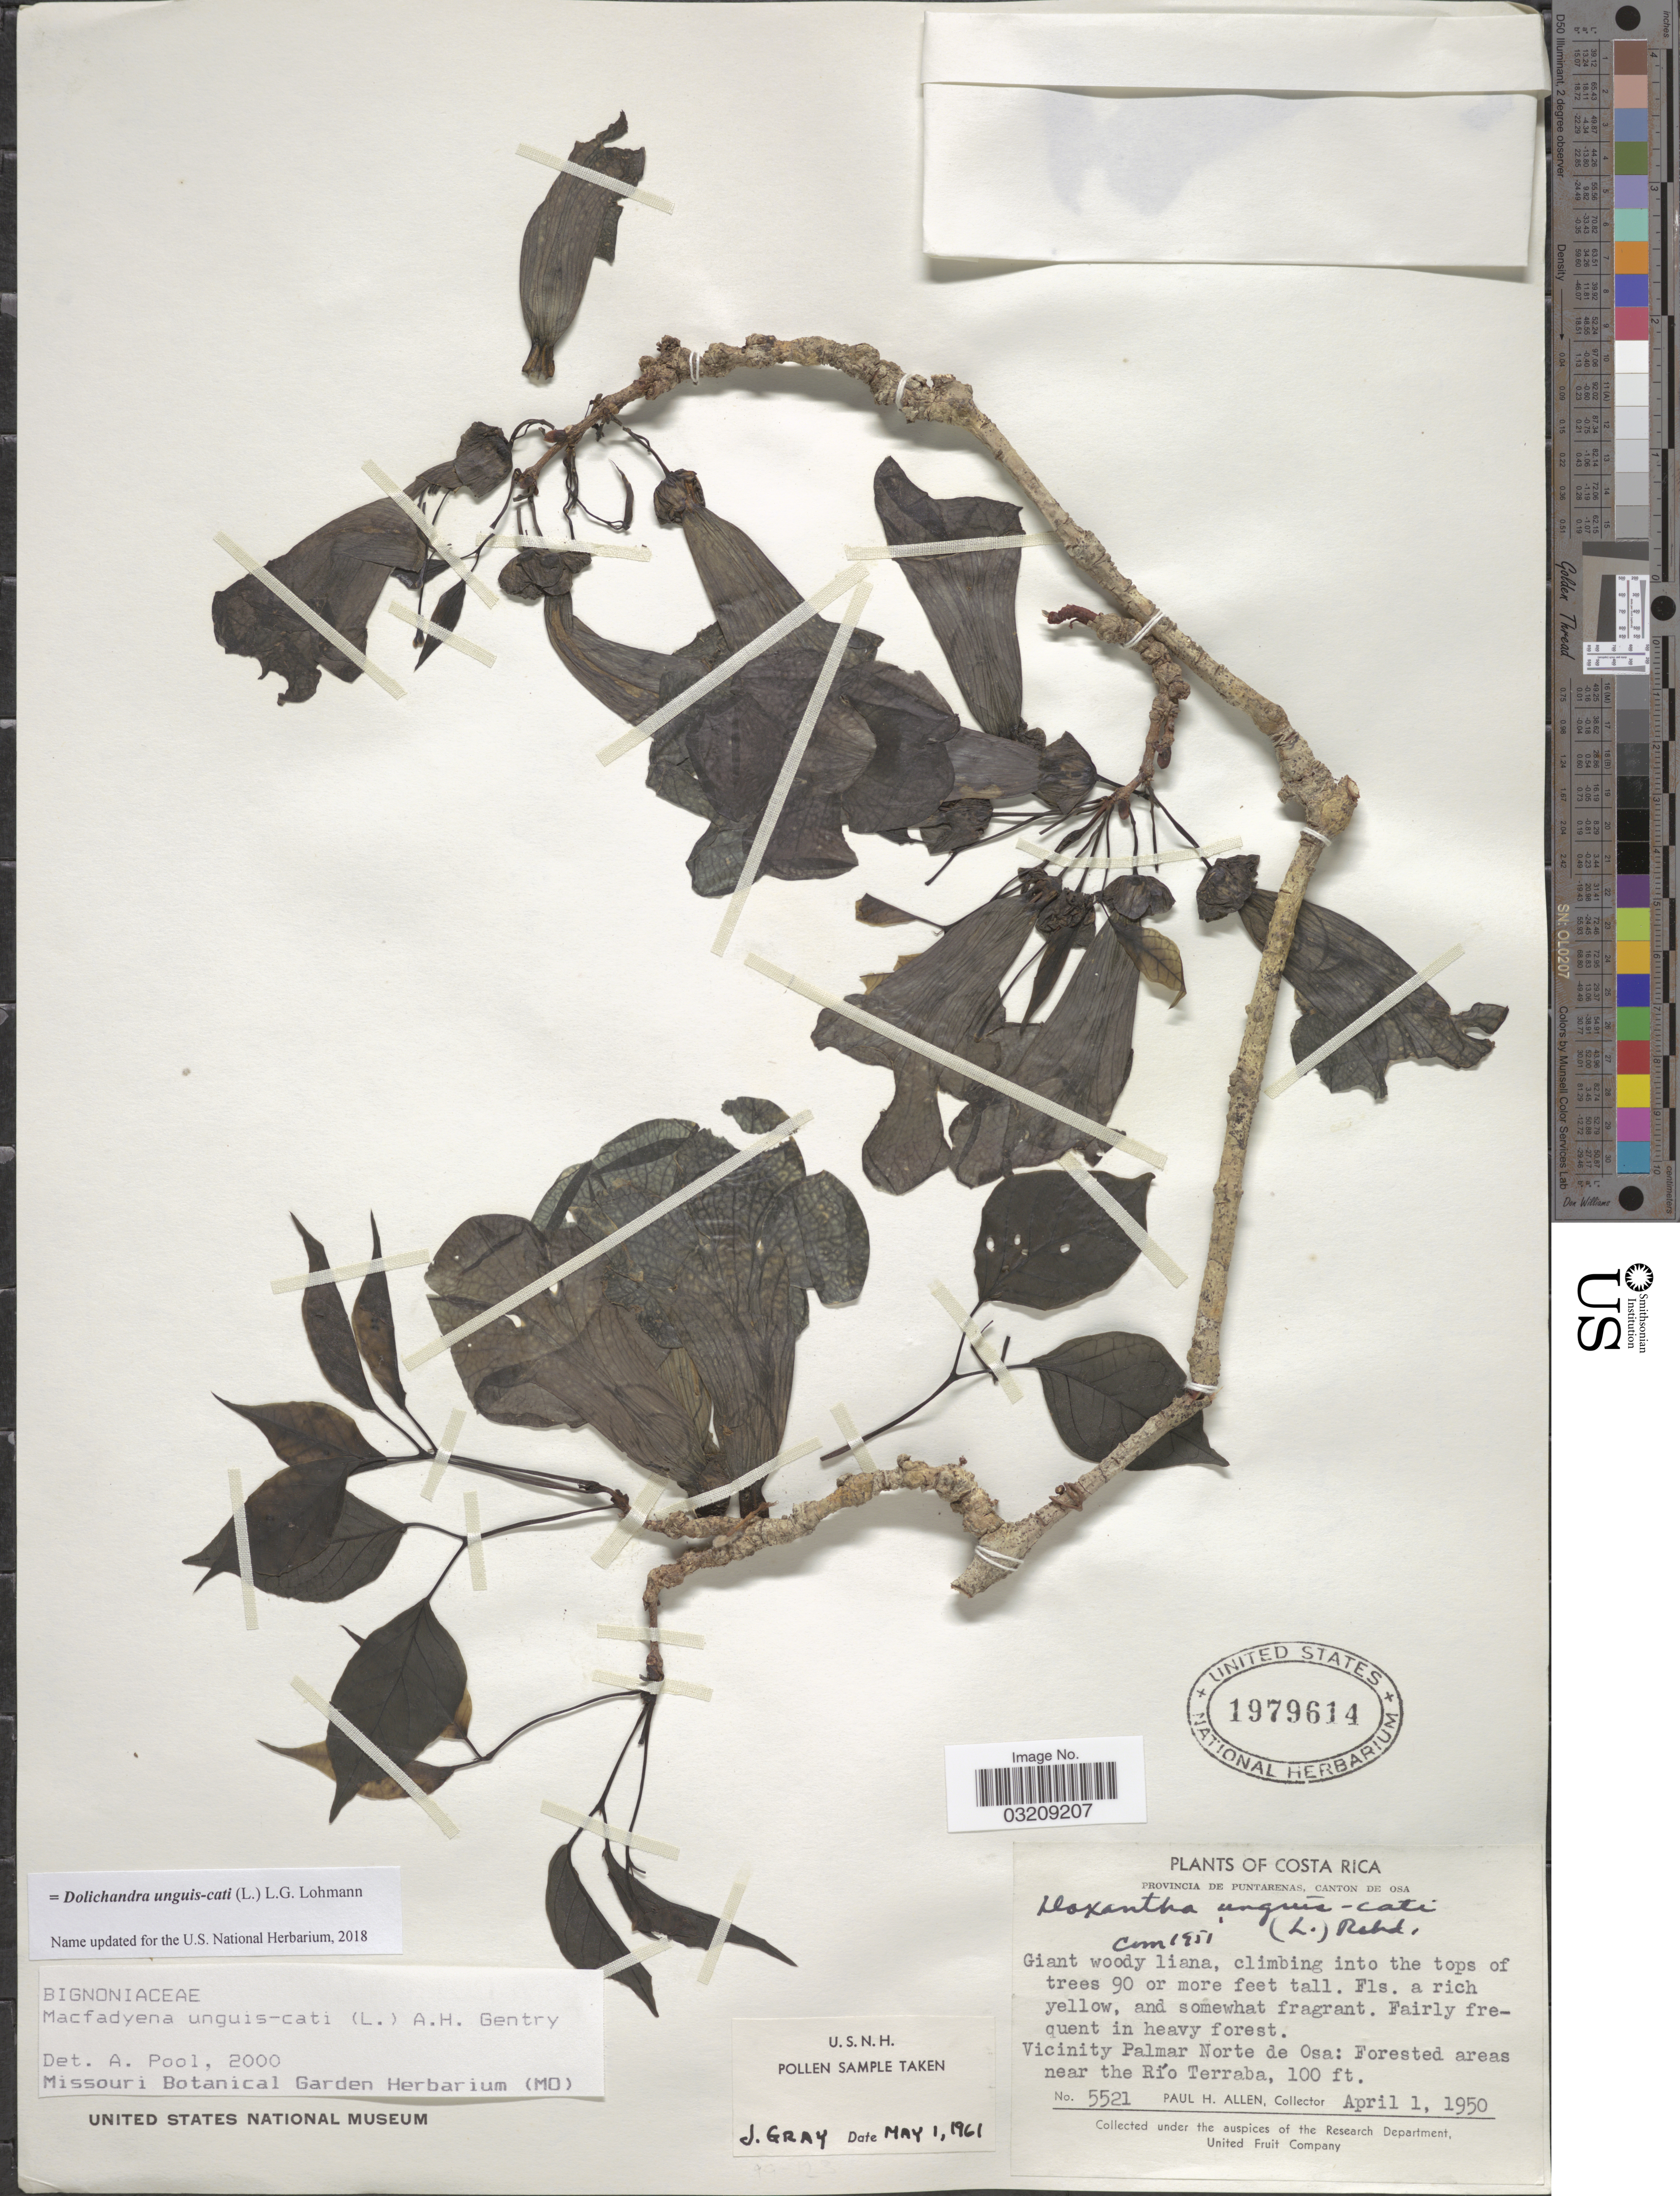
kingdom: Plantae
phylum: Tracheophyta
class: Magnoliopsida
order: Lamiales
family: Bignoniaceae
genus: Dolichandra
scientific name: Dolichandra unguis-cati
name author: (L.) L.G. Lohmann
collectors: P. H. Allen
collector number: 5521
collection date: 1950-04-01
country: Costa Rica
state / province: Puntarenas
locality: Canton de Osa. Vicinity Palmar Norte de Osa: Forested areas near the Río Terraba.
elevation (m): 30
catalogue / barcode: US 1979614